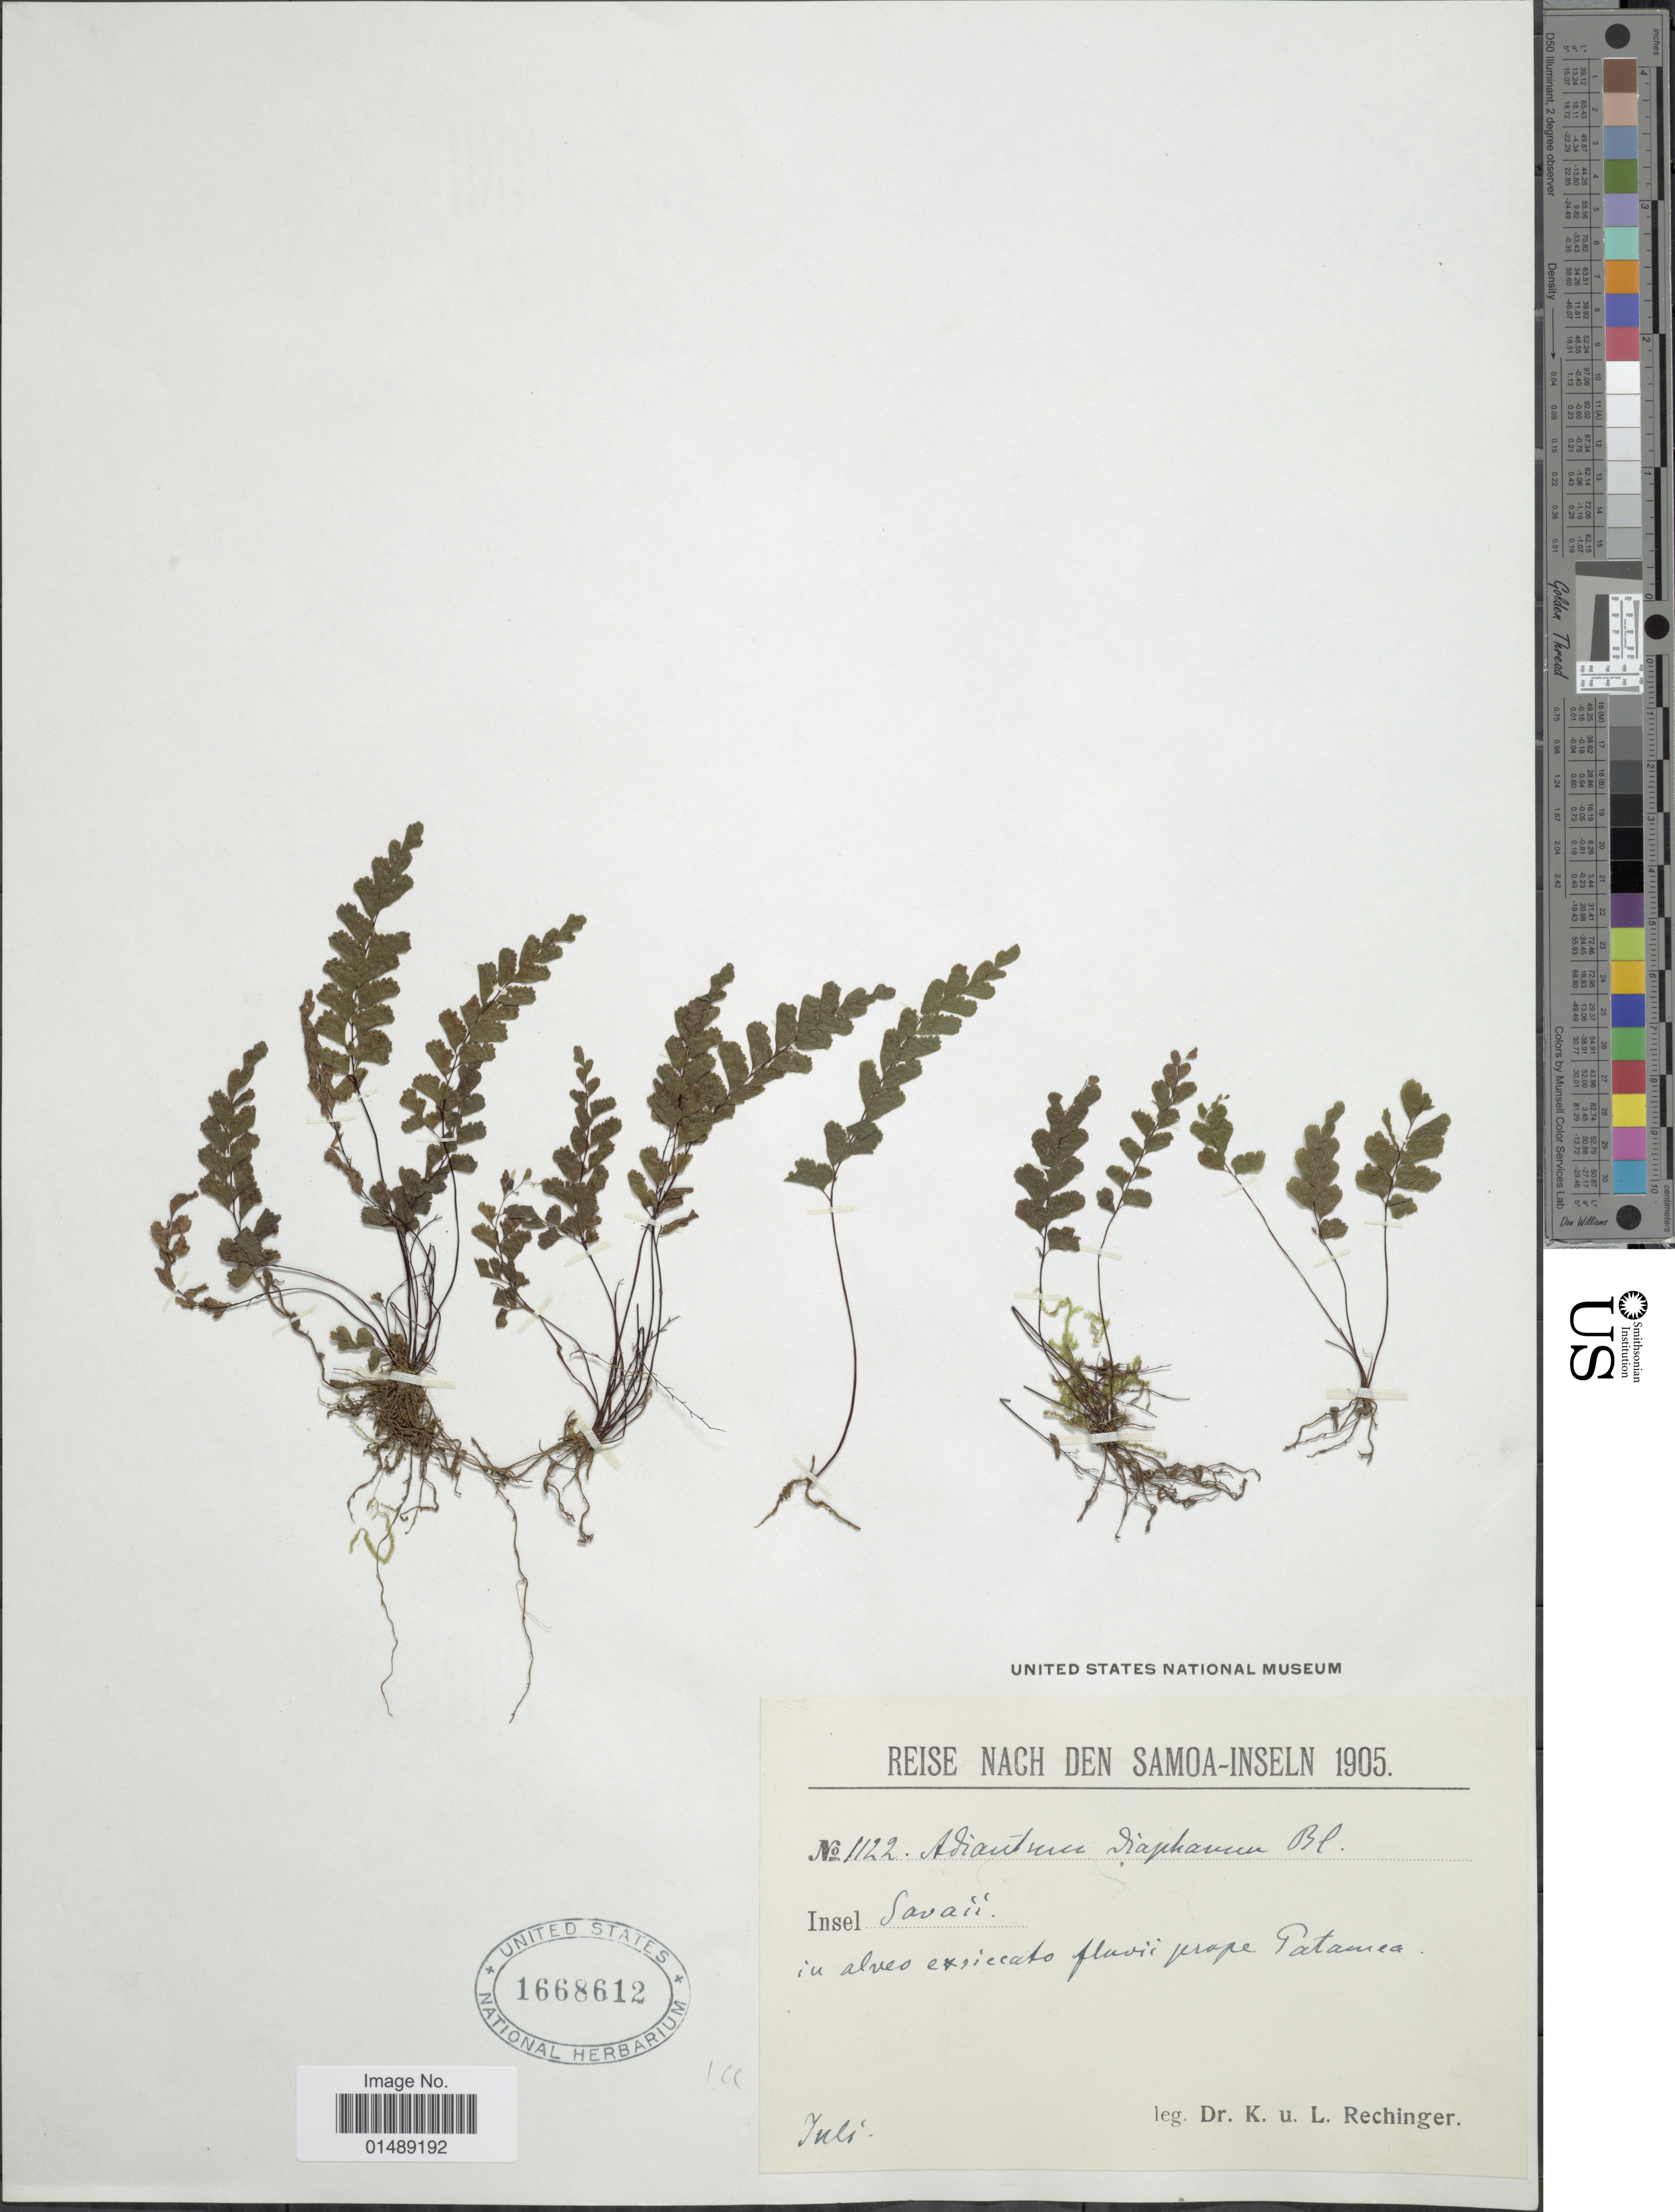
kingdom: Plantae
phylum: Tracheophyta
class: Polypodiopsida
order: Polypodiales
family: Pteridaceae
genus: Adiantum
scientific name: Adiantum diaphanum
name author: Blume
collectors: K. Rechinger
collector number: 1122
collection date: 1905-07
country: Samoa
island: Savai'i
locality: Samoa, Island, Savaii, Iu alves exsiecato fluvii prape Gatawea [interpreted]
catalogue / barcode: US 1668612